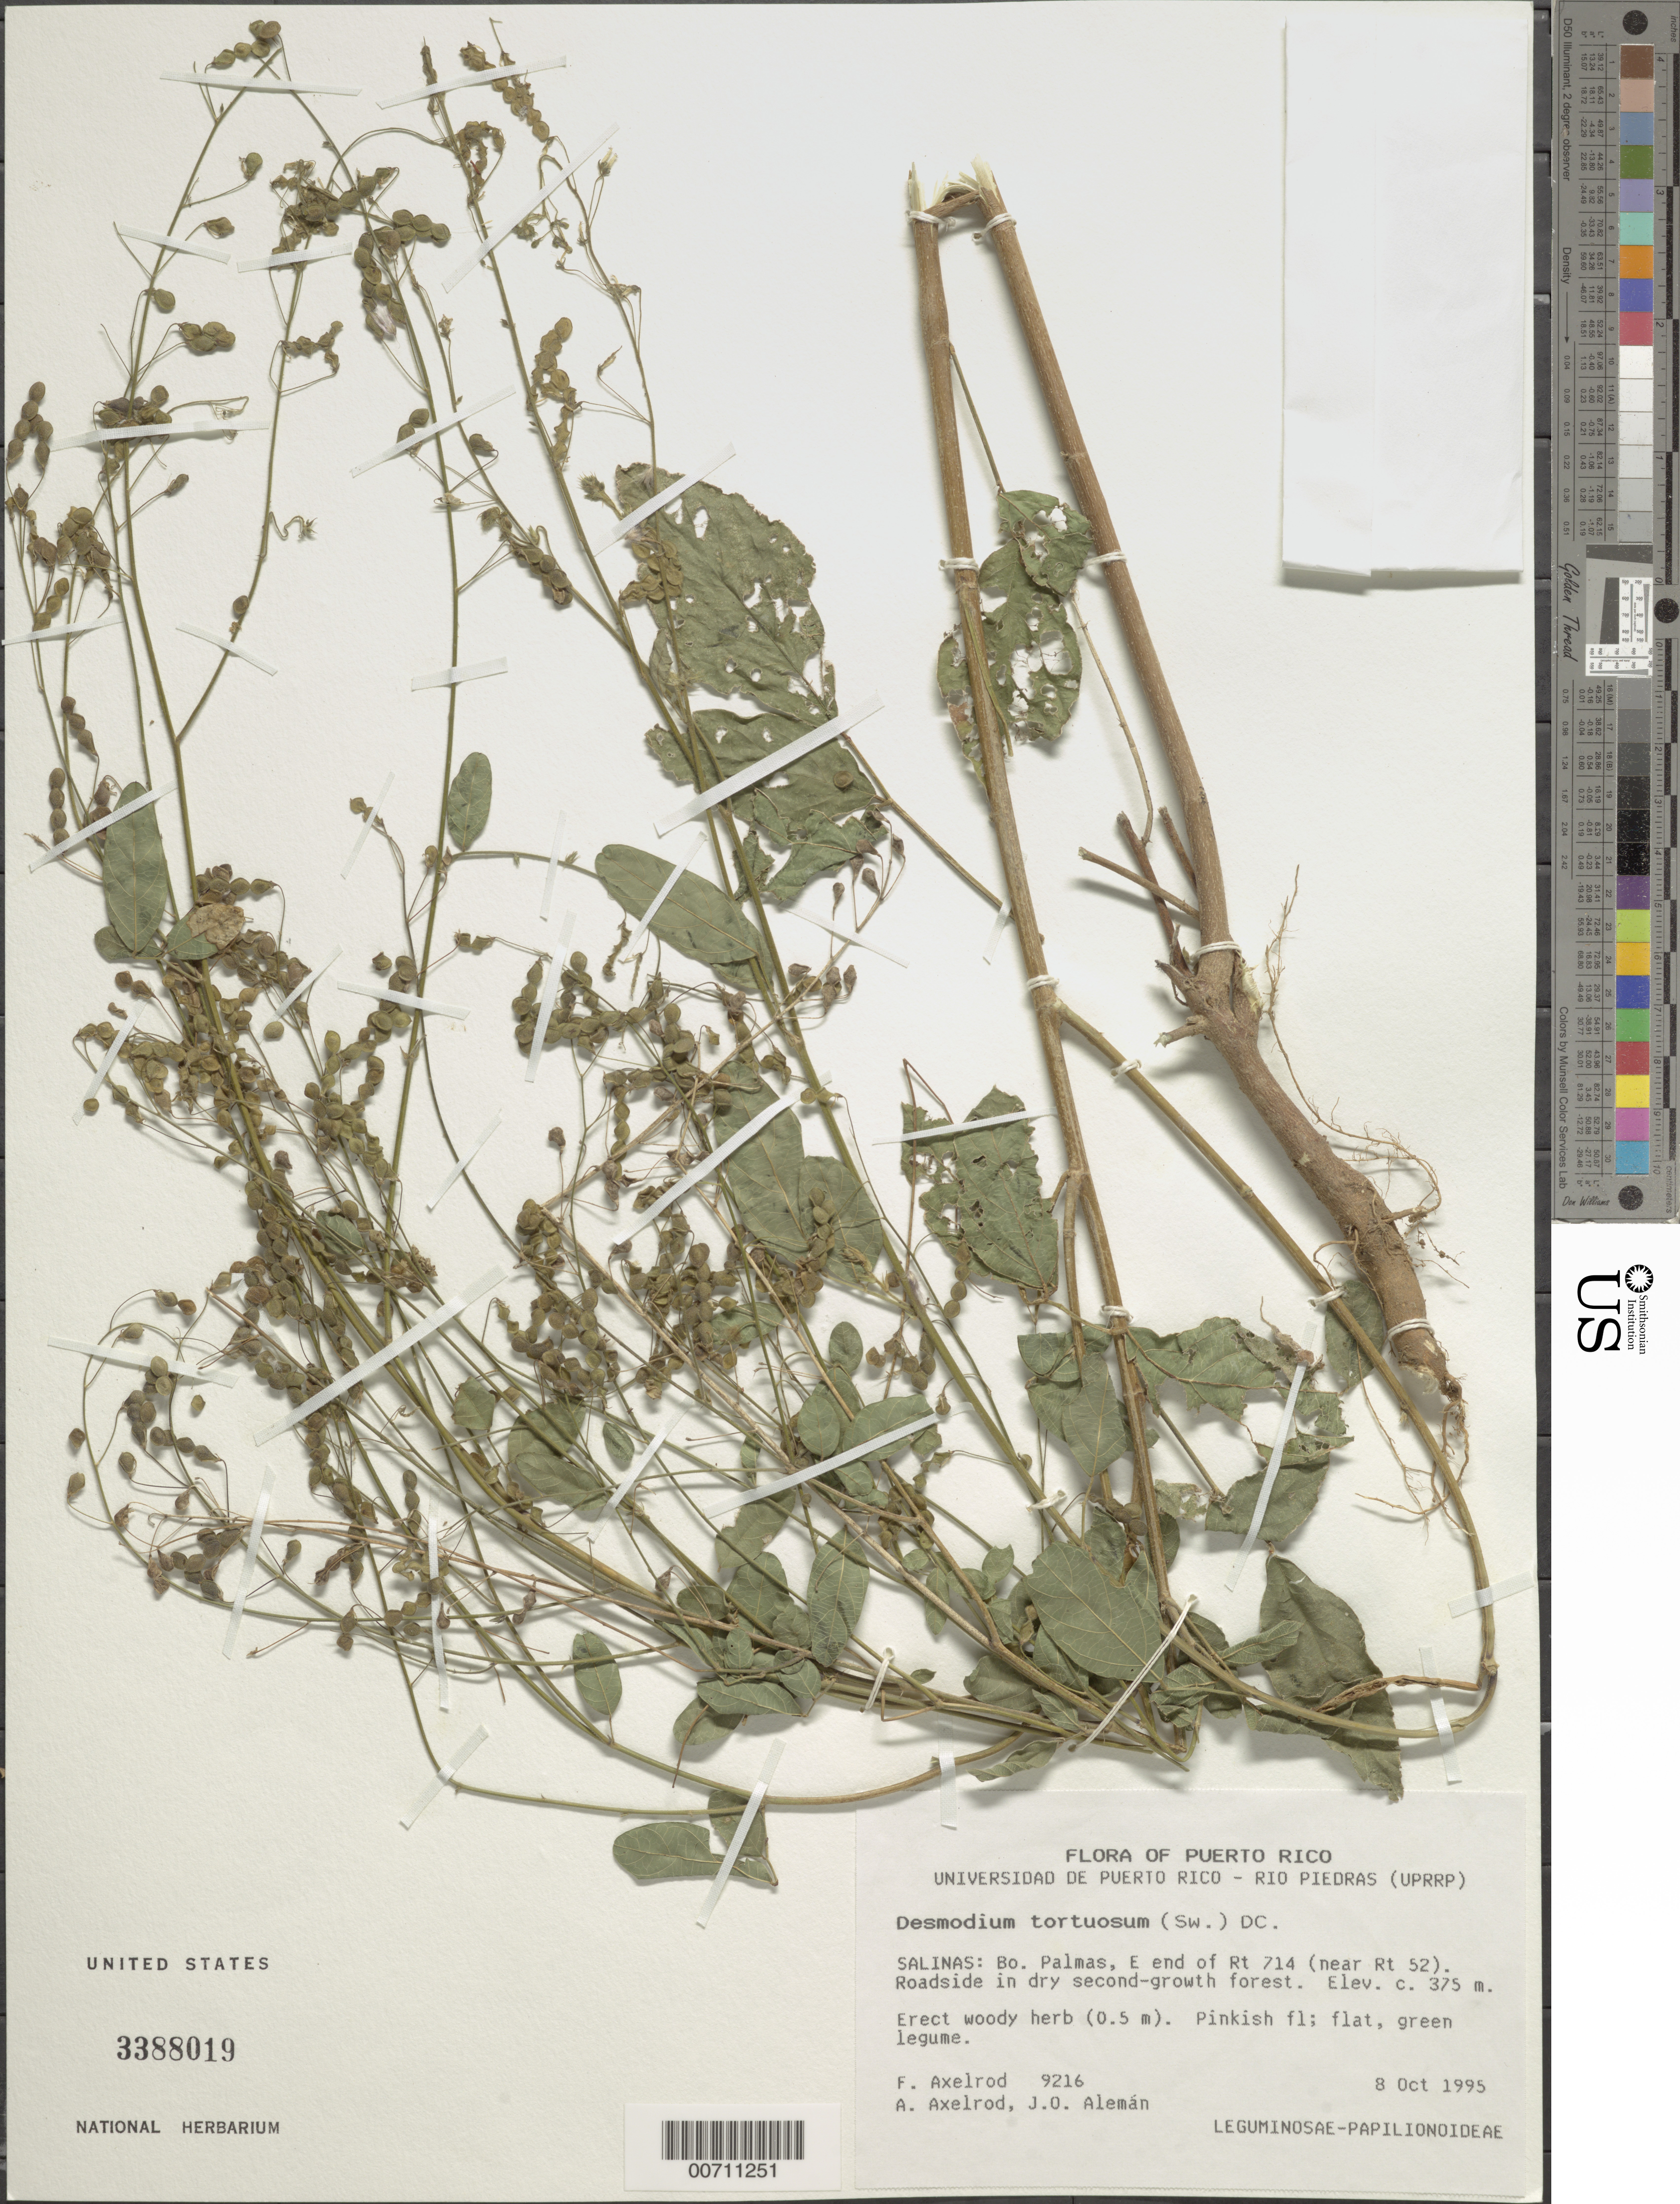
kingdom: Plantae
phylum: Tracheophyta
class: Magnoliopsida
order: Fabales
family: Fabaceae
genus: Desmodium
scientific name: Desmodium tortuosum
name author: (Sw.) DC.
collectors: F. S. Axelrod, A. Axelrod & J. Aleman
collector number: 9216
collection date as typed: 08 Oct 1995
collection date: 1995-10-08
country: Puerto Rico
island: Greater Antilles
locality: Salinas: Bo. Palmas, E end of Rt 714 (near Rt 52)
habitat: Roadside in dry second-growth forest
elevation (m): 375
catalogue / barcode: US 3388019